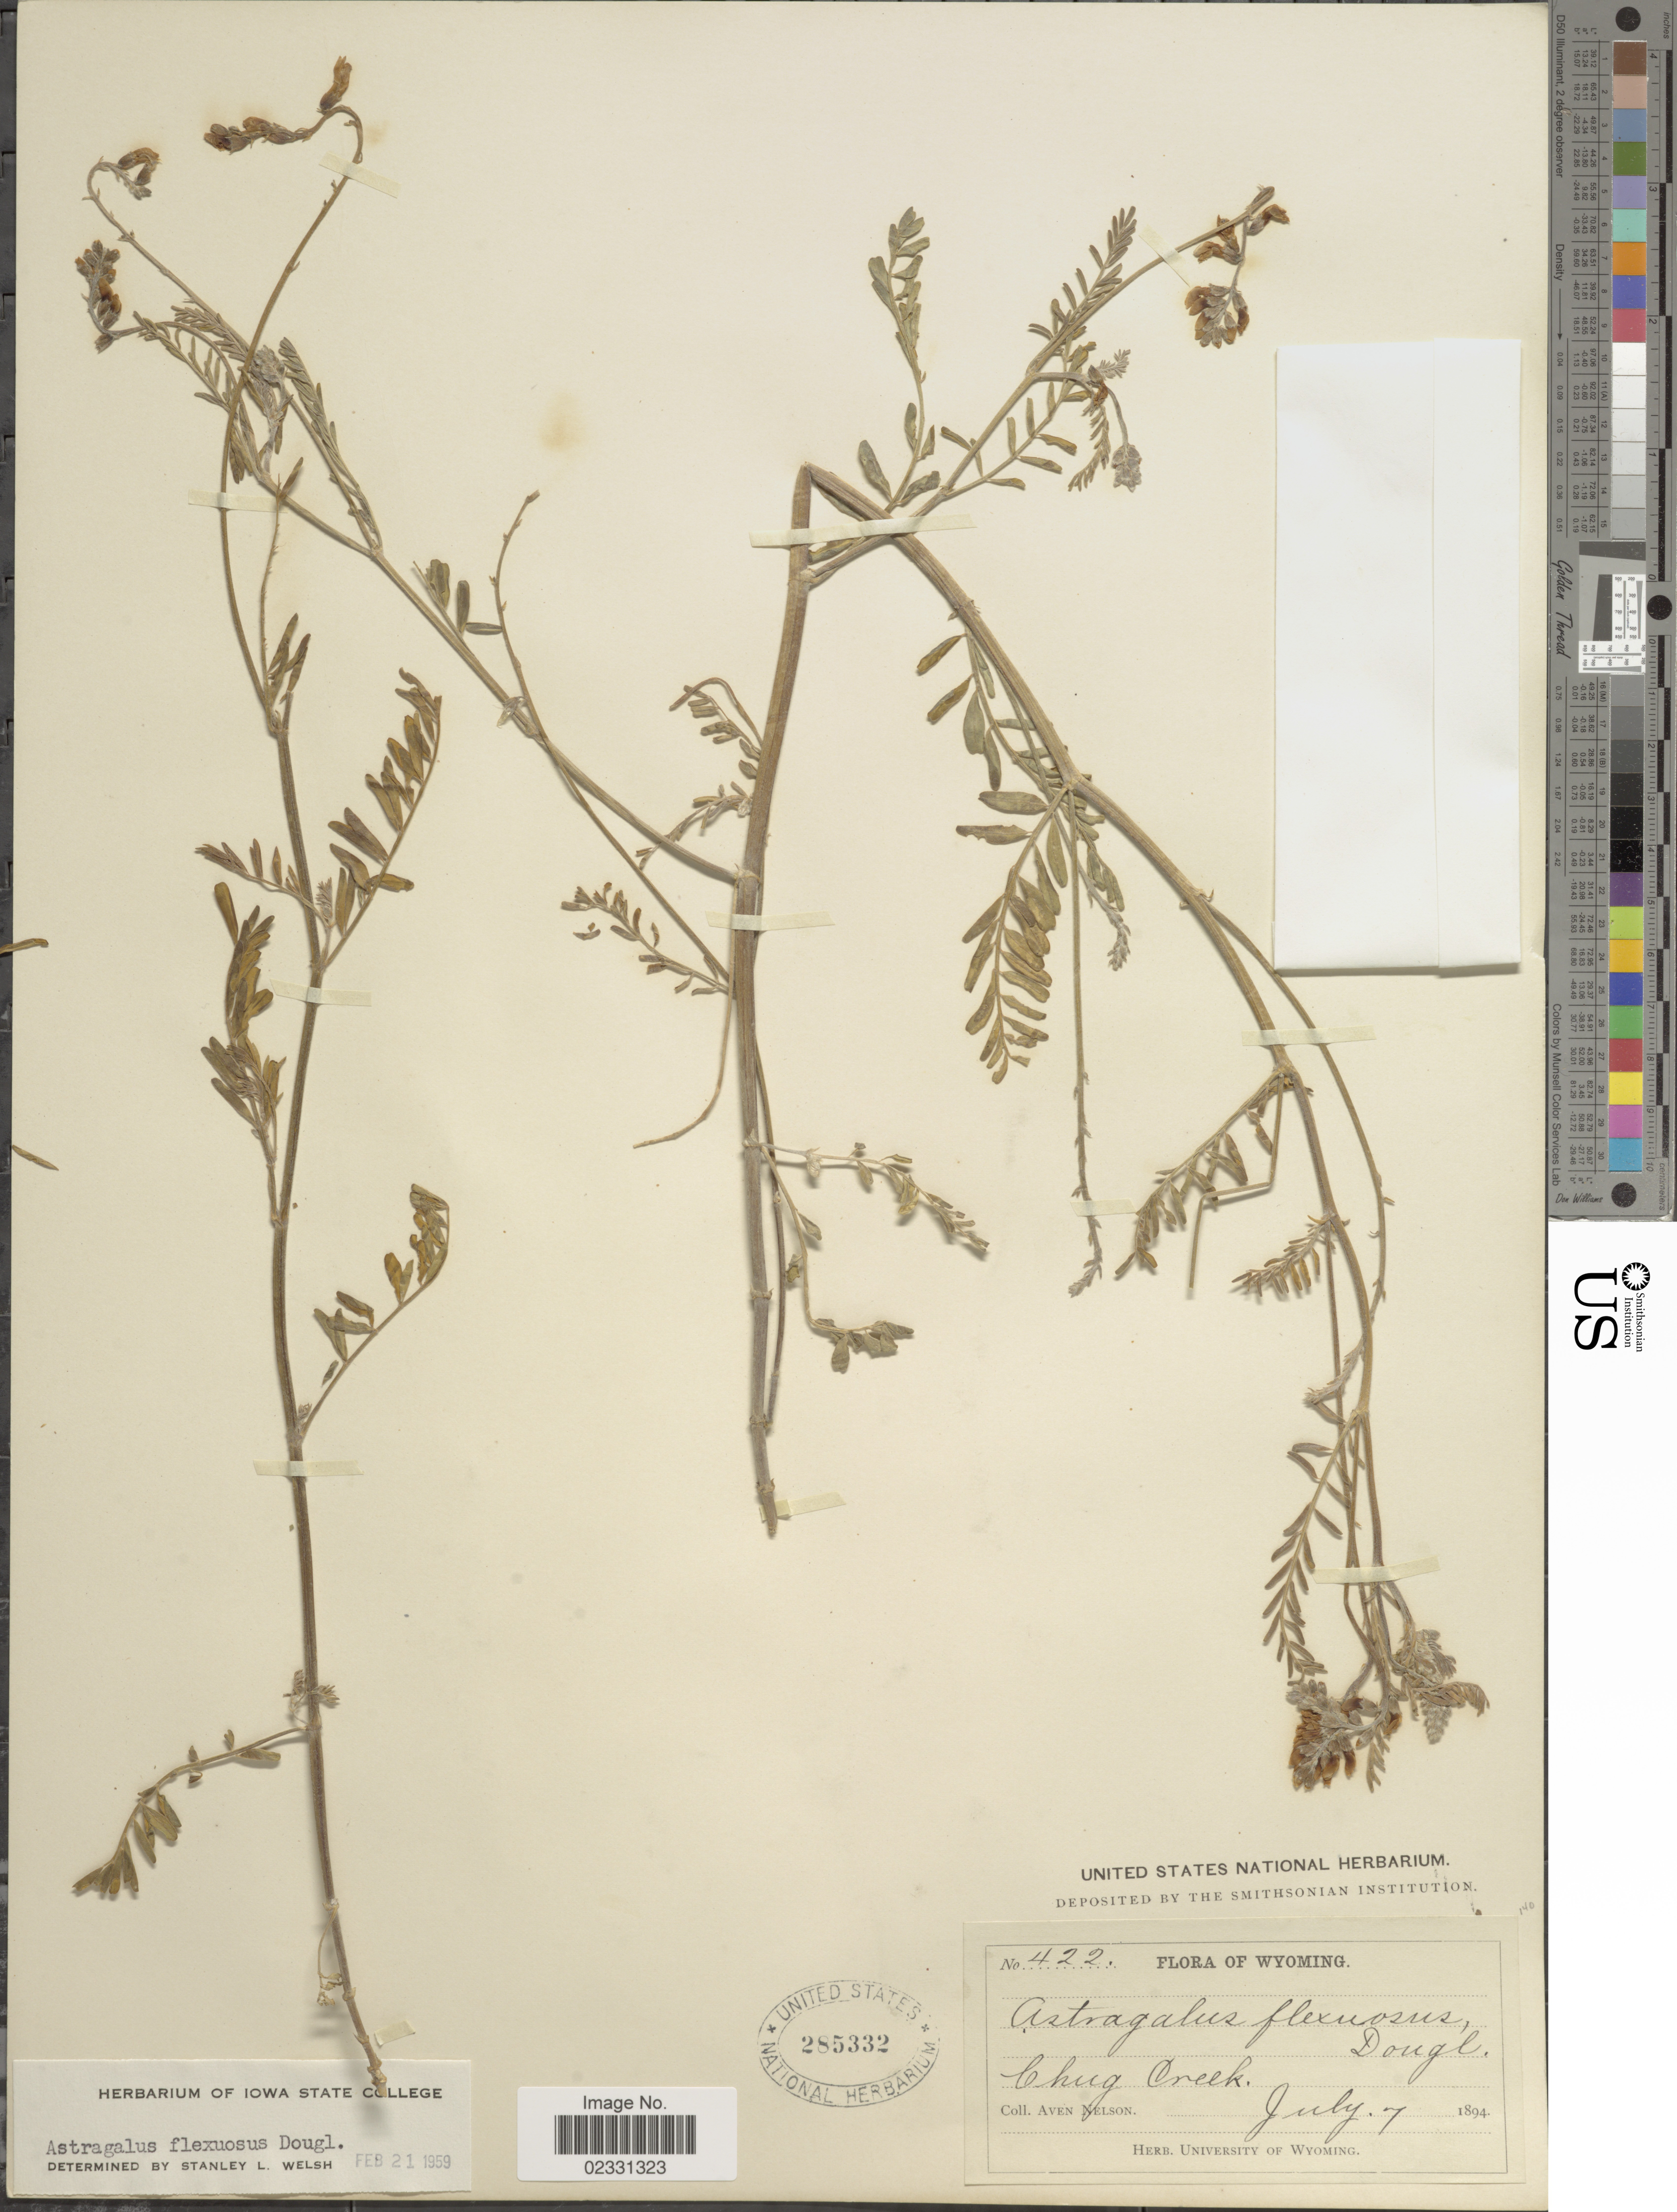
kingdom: Plantae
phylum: Tracheophyta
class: Magnoliopsida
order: Fabales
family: Fabaceae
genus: Astragalus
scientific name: Astragalus flexuosus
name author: (Hook.) Douglas ex G. Don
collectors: A. Nelson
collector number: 422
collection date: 1894-07-07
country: United States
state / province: Wyoming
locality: Chug (Chugwater) Creek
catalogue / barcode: US 285332